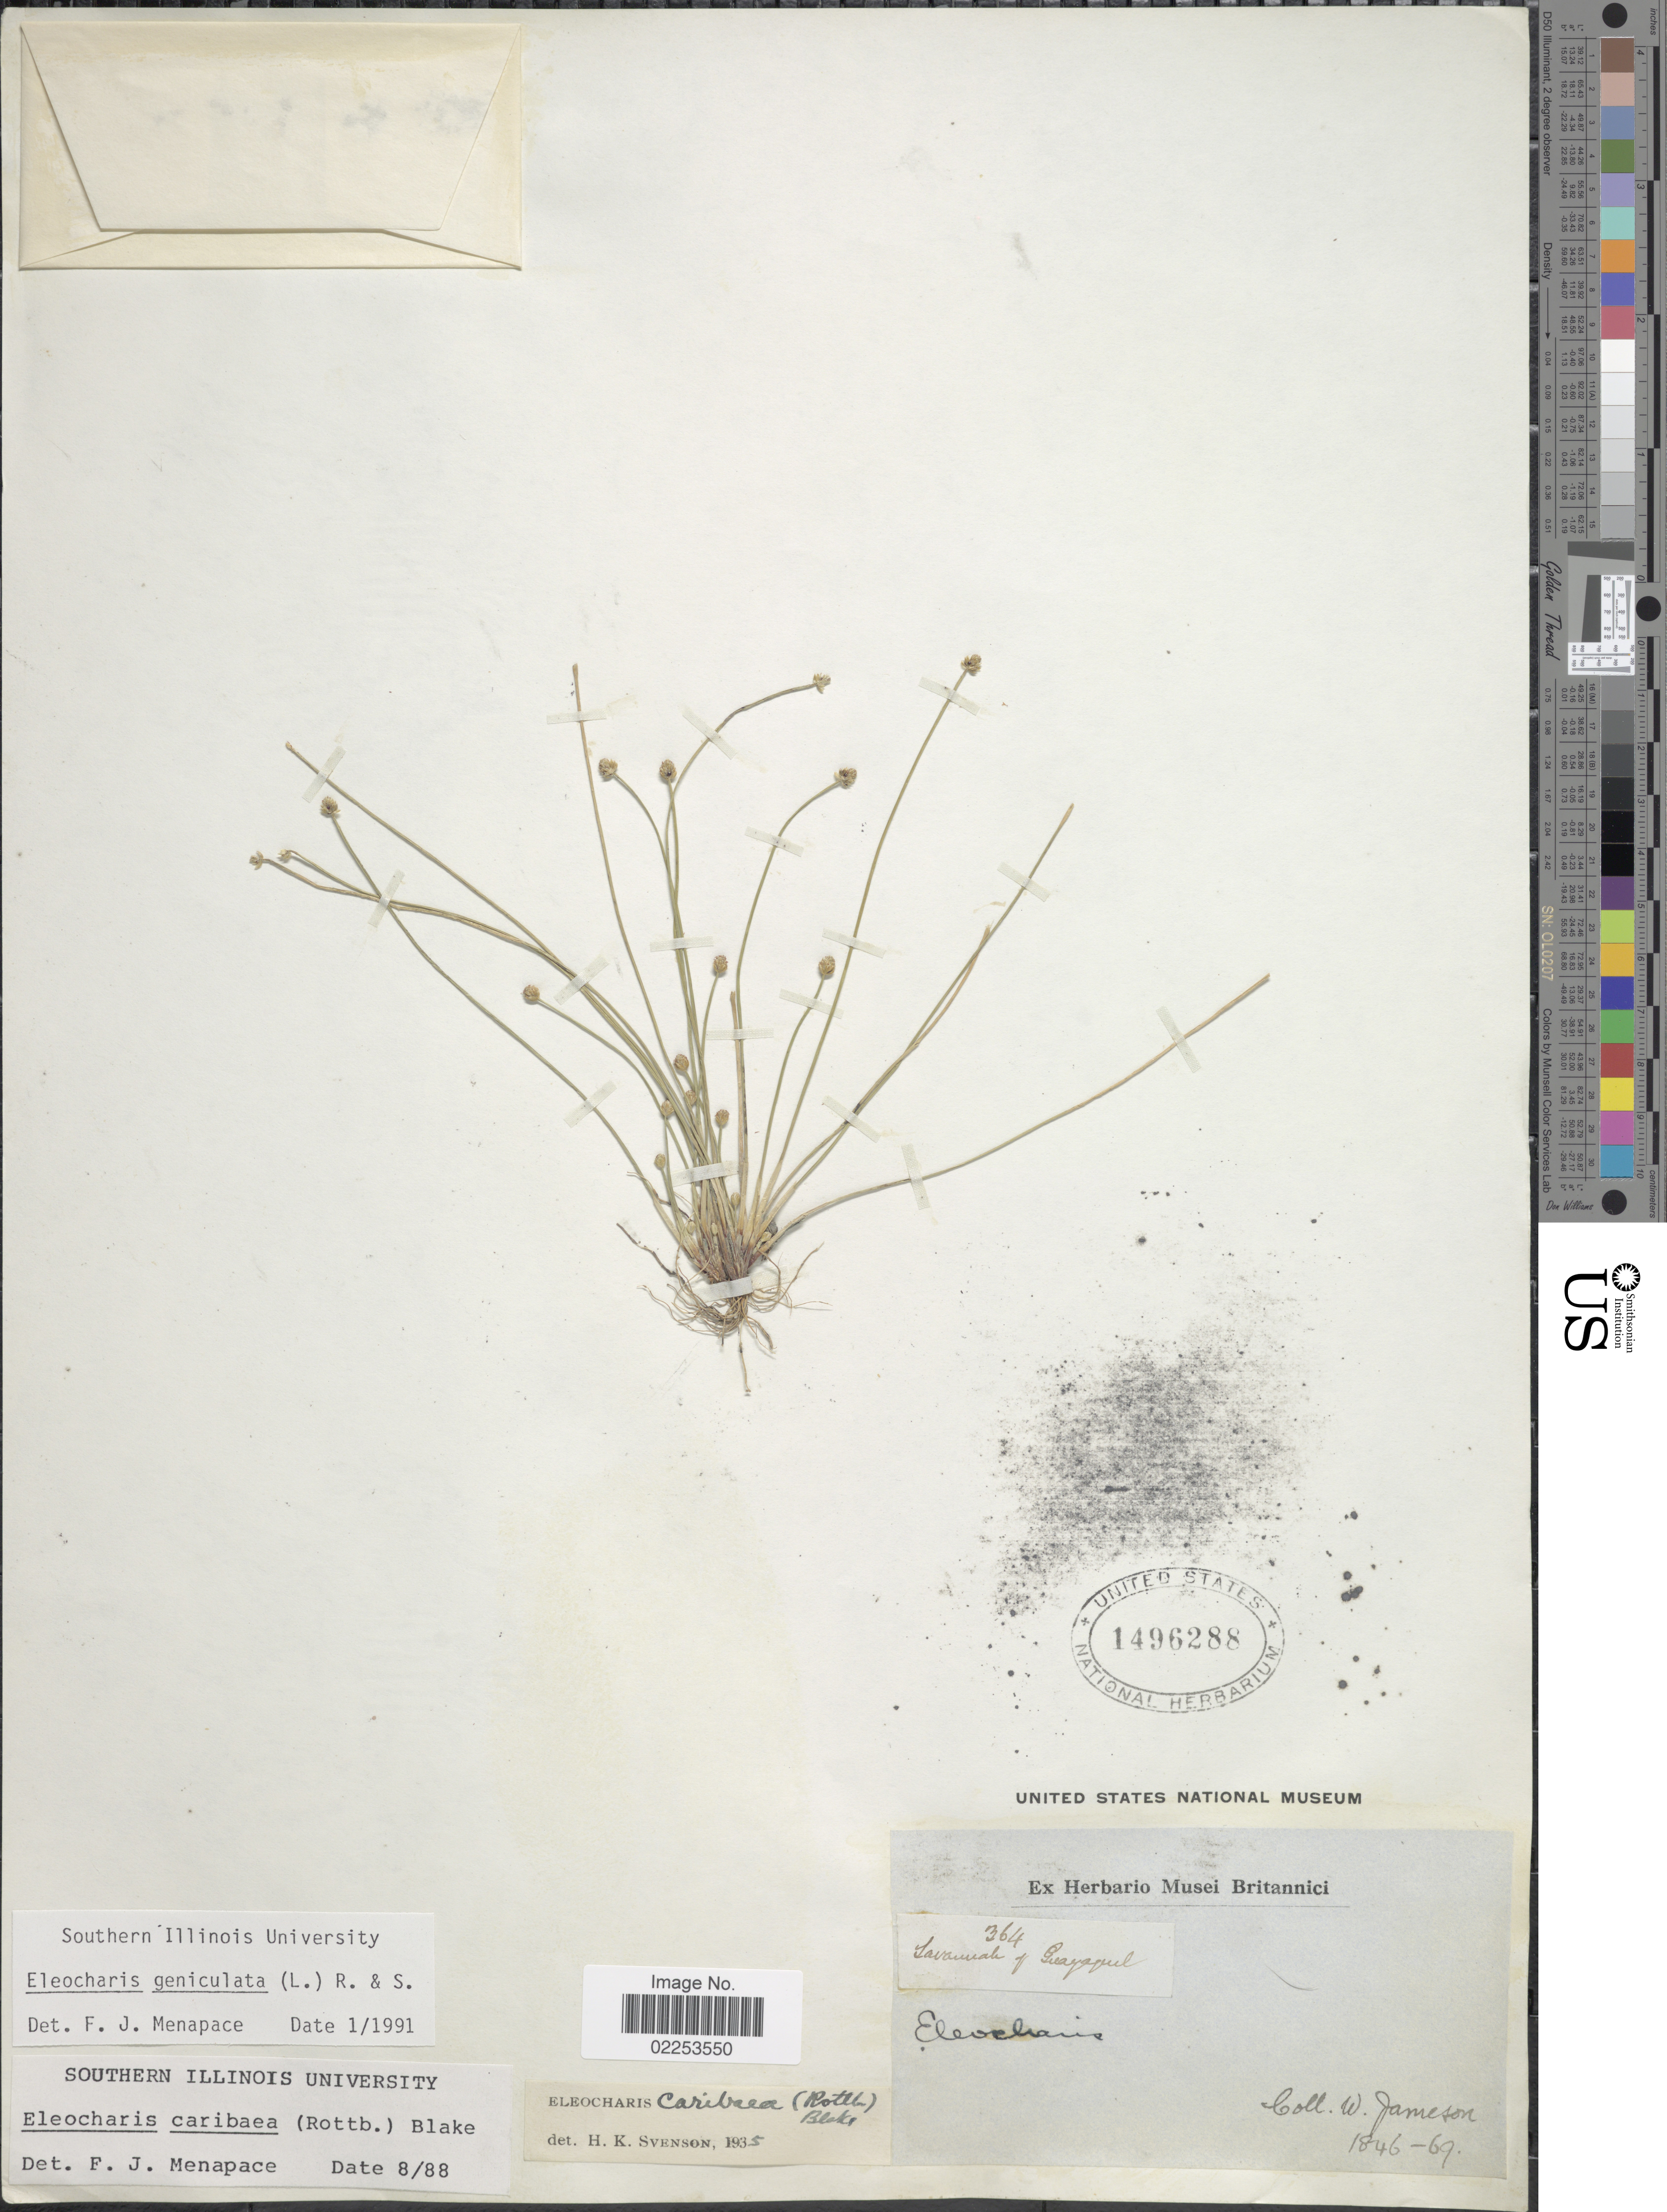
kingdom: Plantae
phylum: Tracheophyta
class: Liliopsida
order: Poales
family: Cyperaceae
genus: Eleocharis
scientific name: Eleocharis geniculata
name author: (L.) Roem. & Schult.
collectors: W. Jameson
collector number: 364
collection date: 1846/1869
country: Ecuador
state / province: Guayas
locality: Savannah of Guayaquil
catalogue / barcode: US 1496288